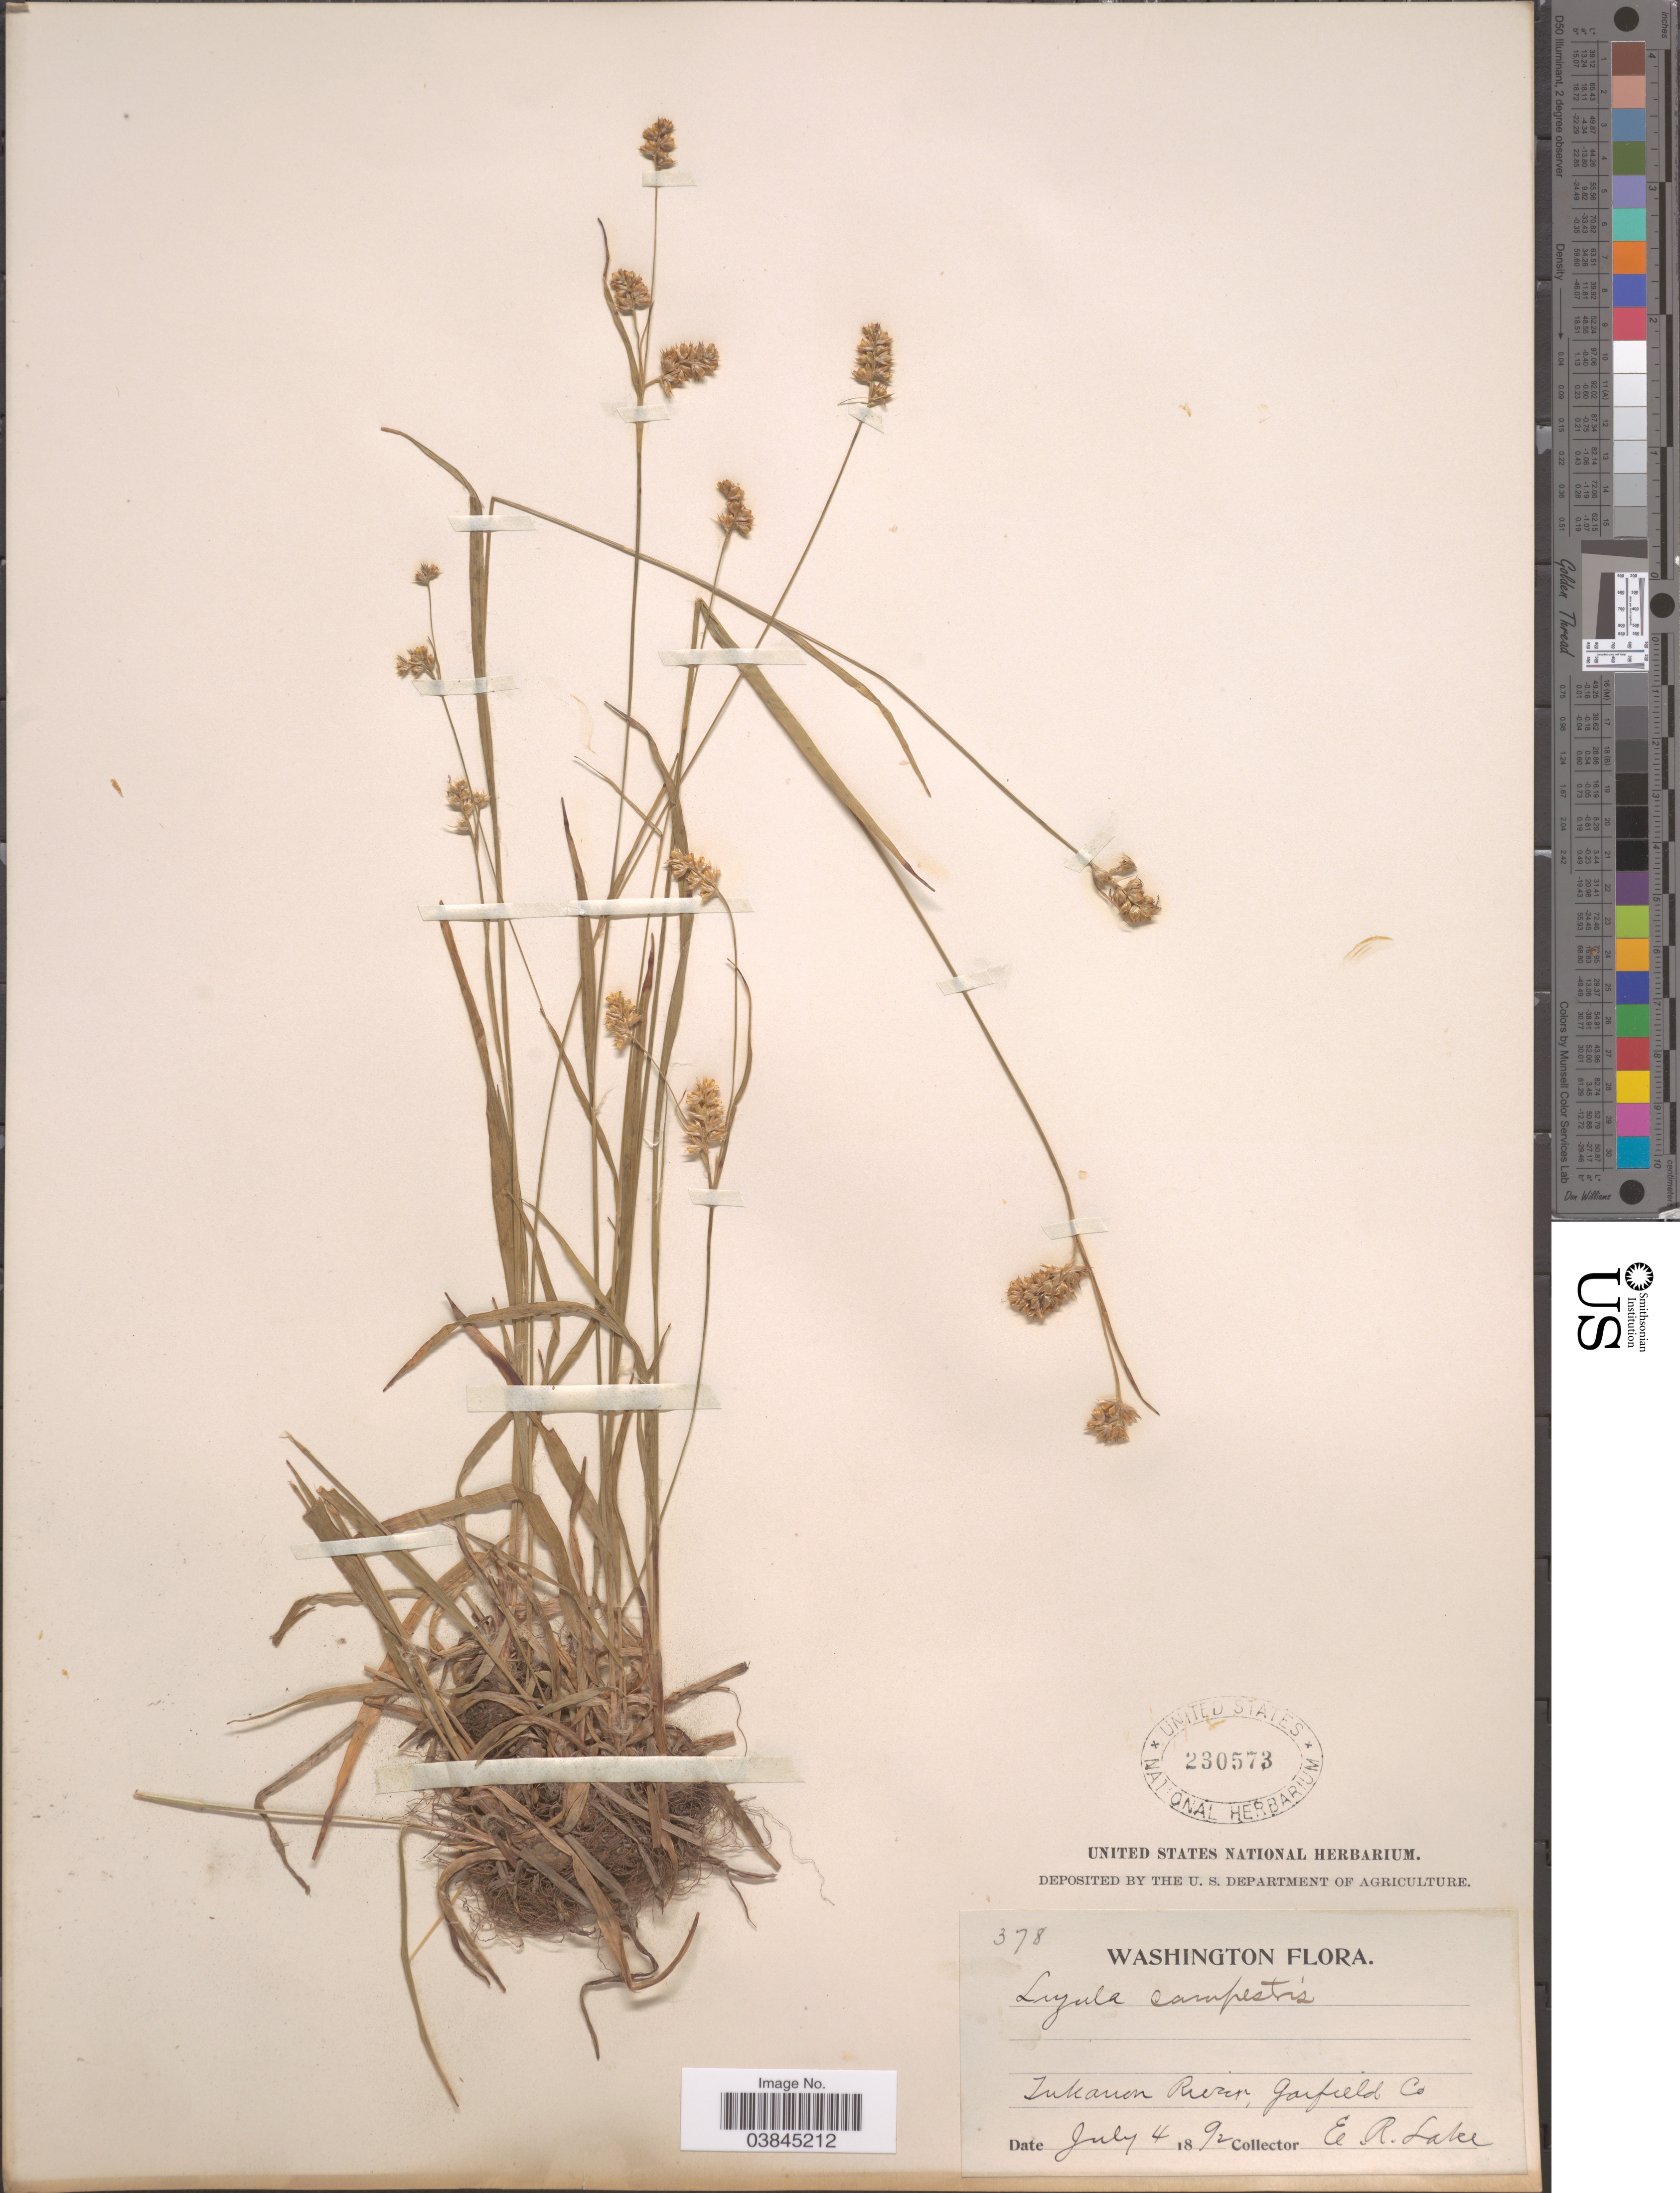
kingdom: Plantae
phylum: Tracheophyta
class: Liliopsida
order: Poales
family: Juncaceae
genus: Luzula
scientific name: Luzula campestris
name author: (L.) DC.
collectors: E. Lake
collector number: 378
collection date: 1892-07-04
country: United States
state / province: Washington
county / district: Garfield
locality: Tukanon River, Garfield Co.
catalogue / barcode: US 230573